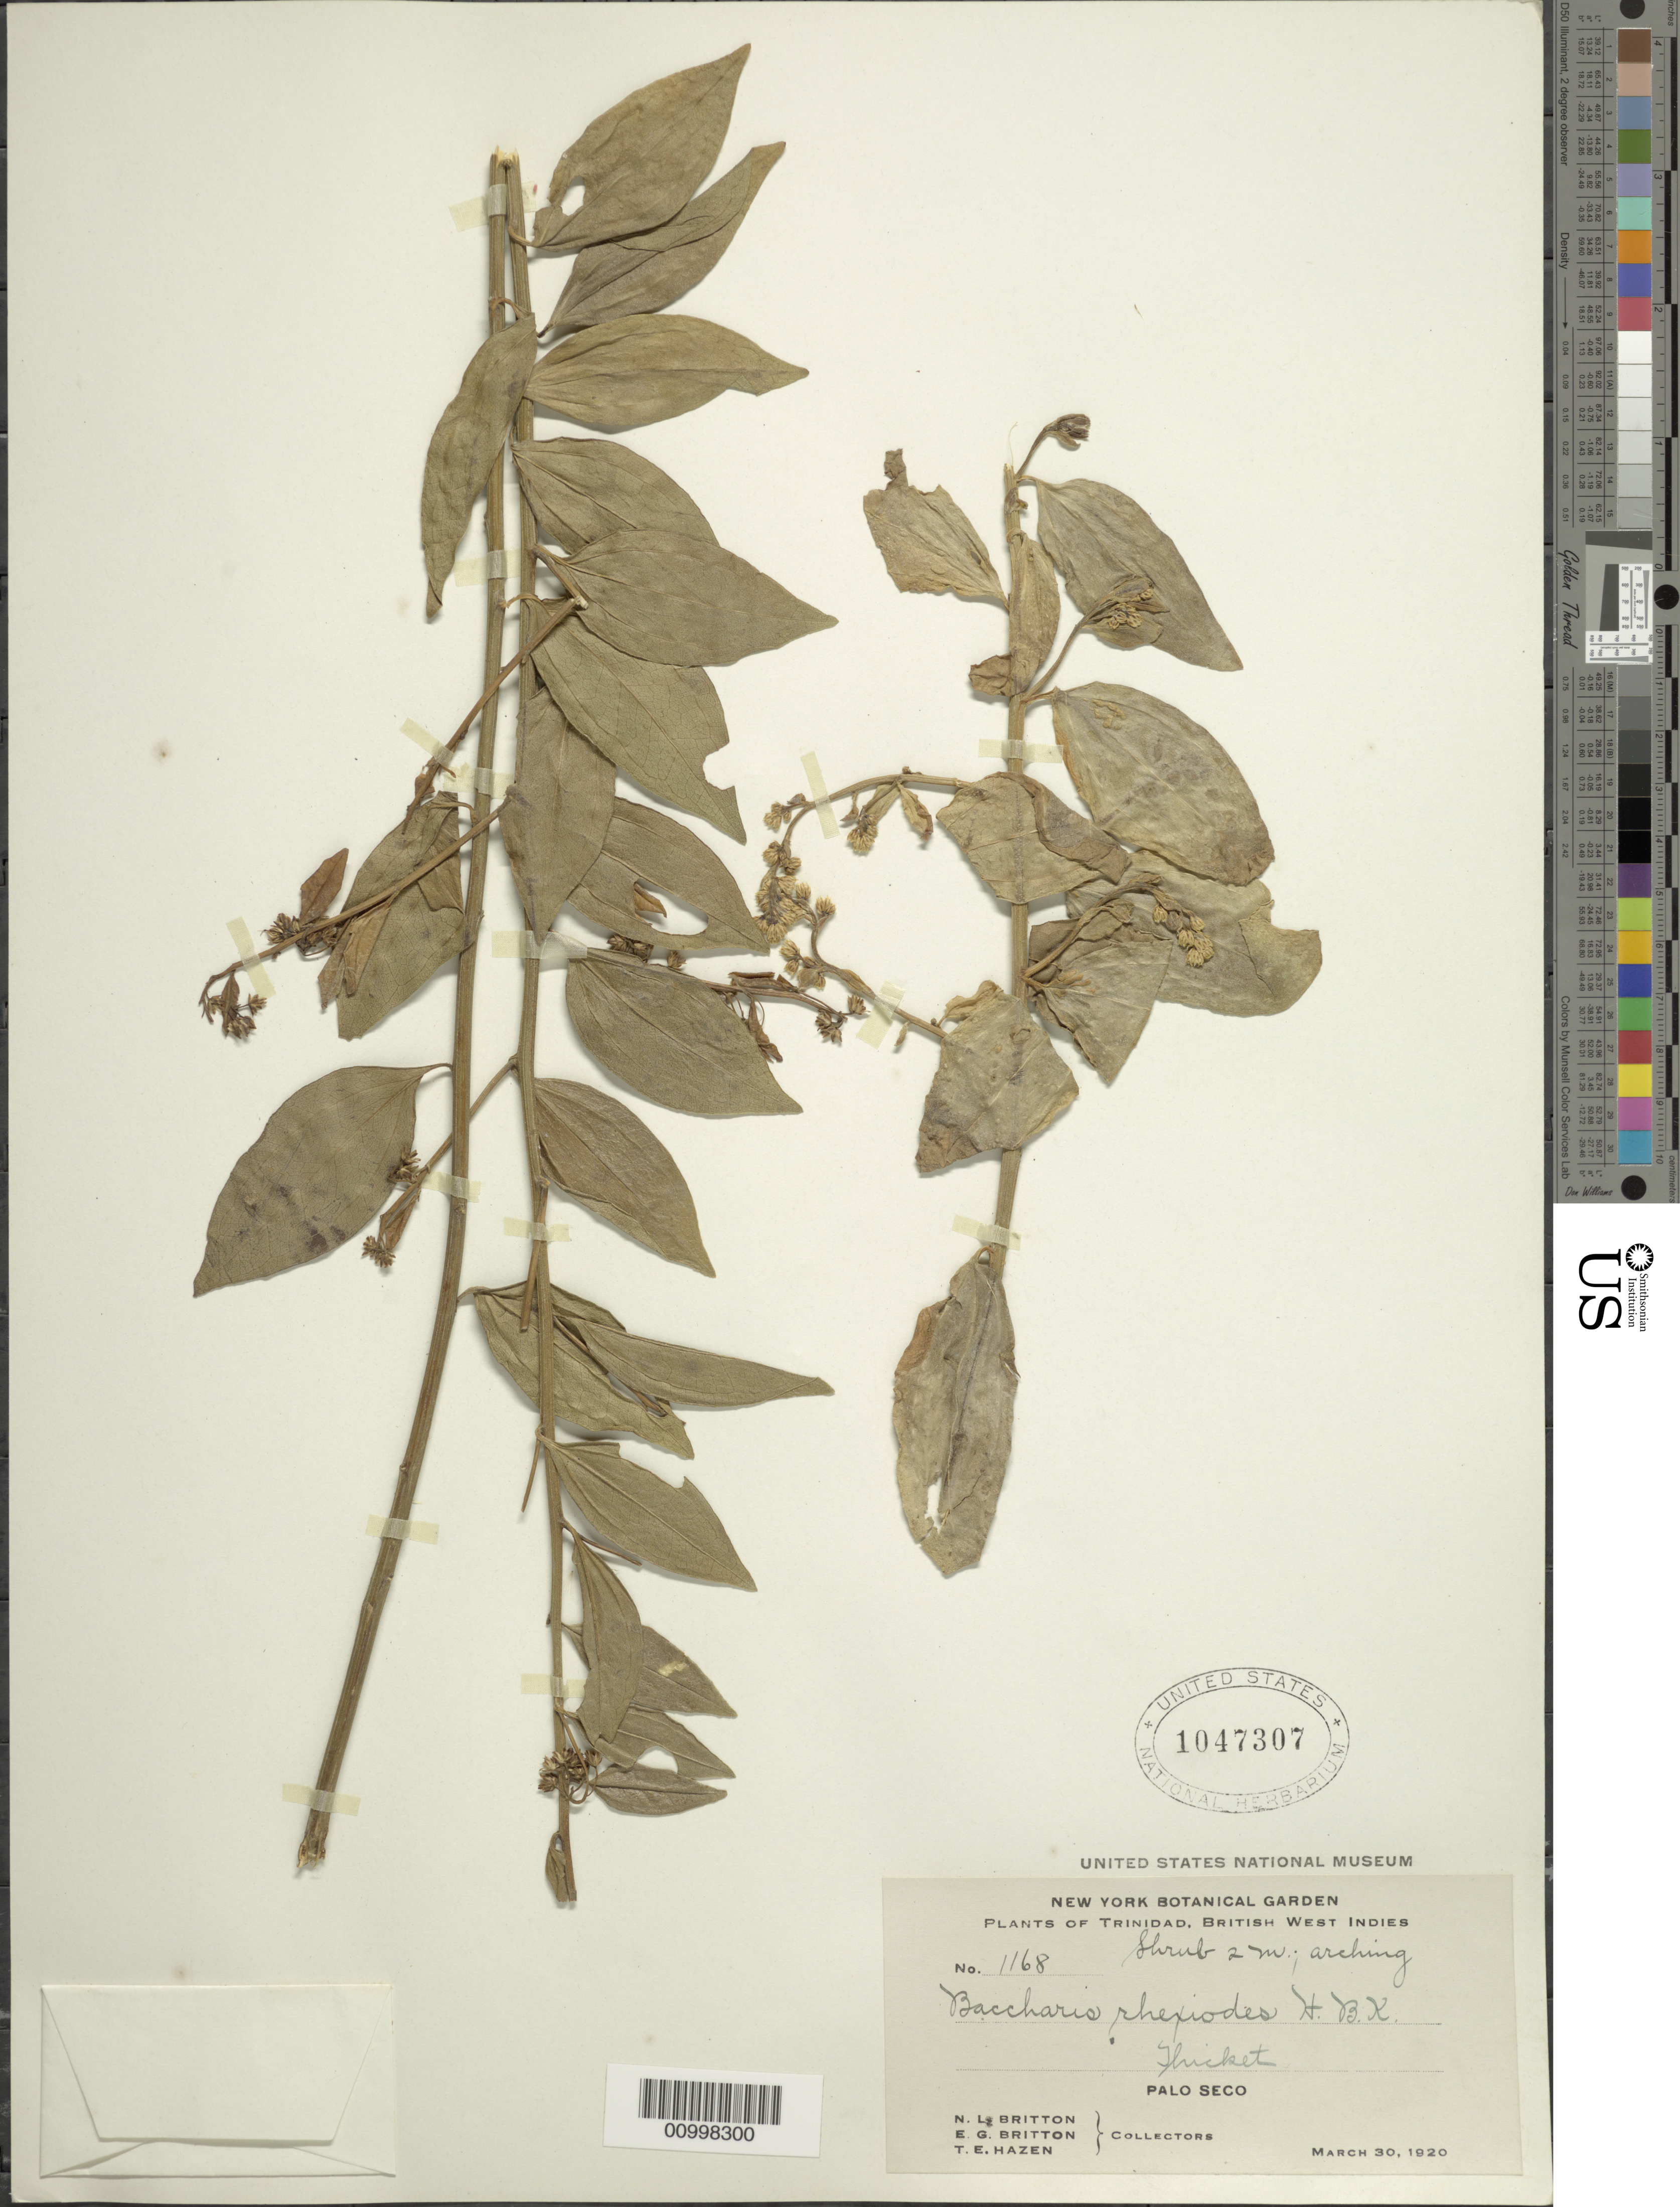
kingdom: Plantae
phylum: Tracheophyta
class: Magnoliopsida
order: Asterales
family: Asteraceae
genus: Baccharis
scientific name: Baccharis trinervis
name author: (Lam.) Pers.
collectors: N. Britton, E. G. Britton & T. E. Hazen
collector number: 1168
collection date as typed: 30 Mar 1920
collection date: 1920-03-30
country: Trinidad and Tobago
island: Trinidad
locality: Palo Seco, thicket.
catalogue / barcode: US 1047307